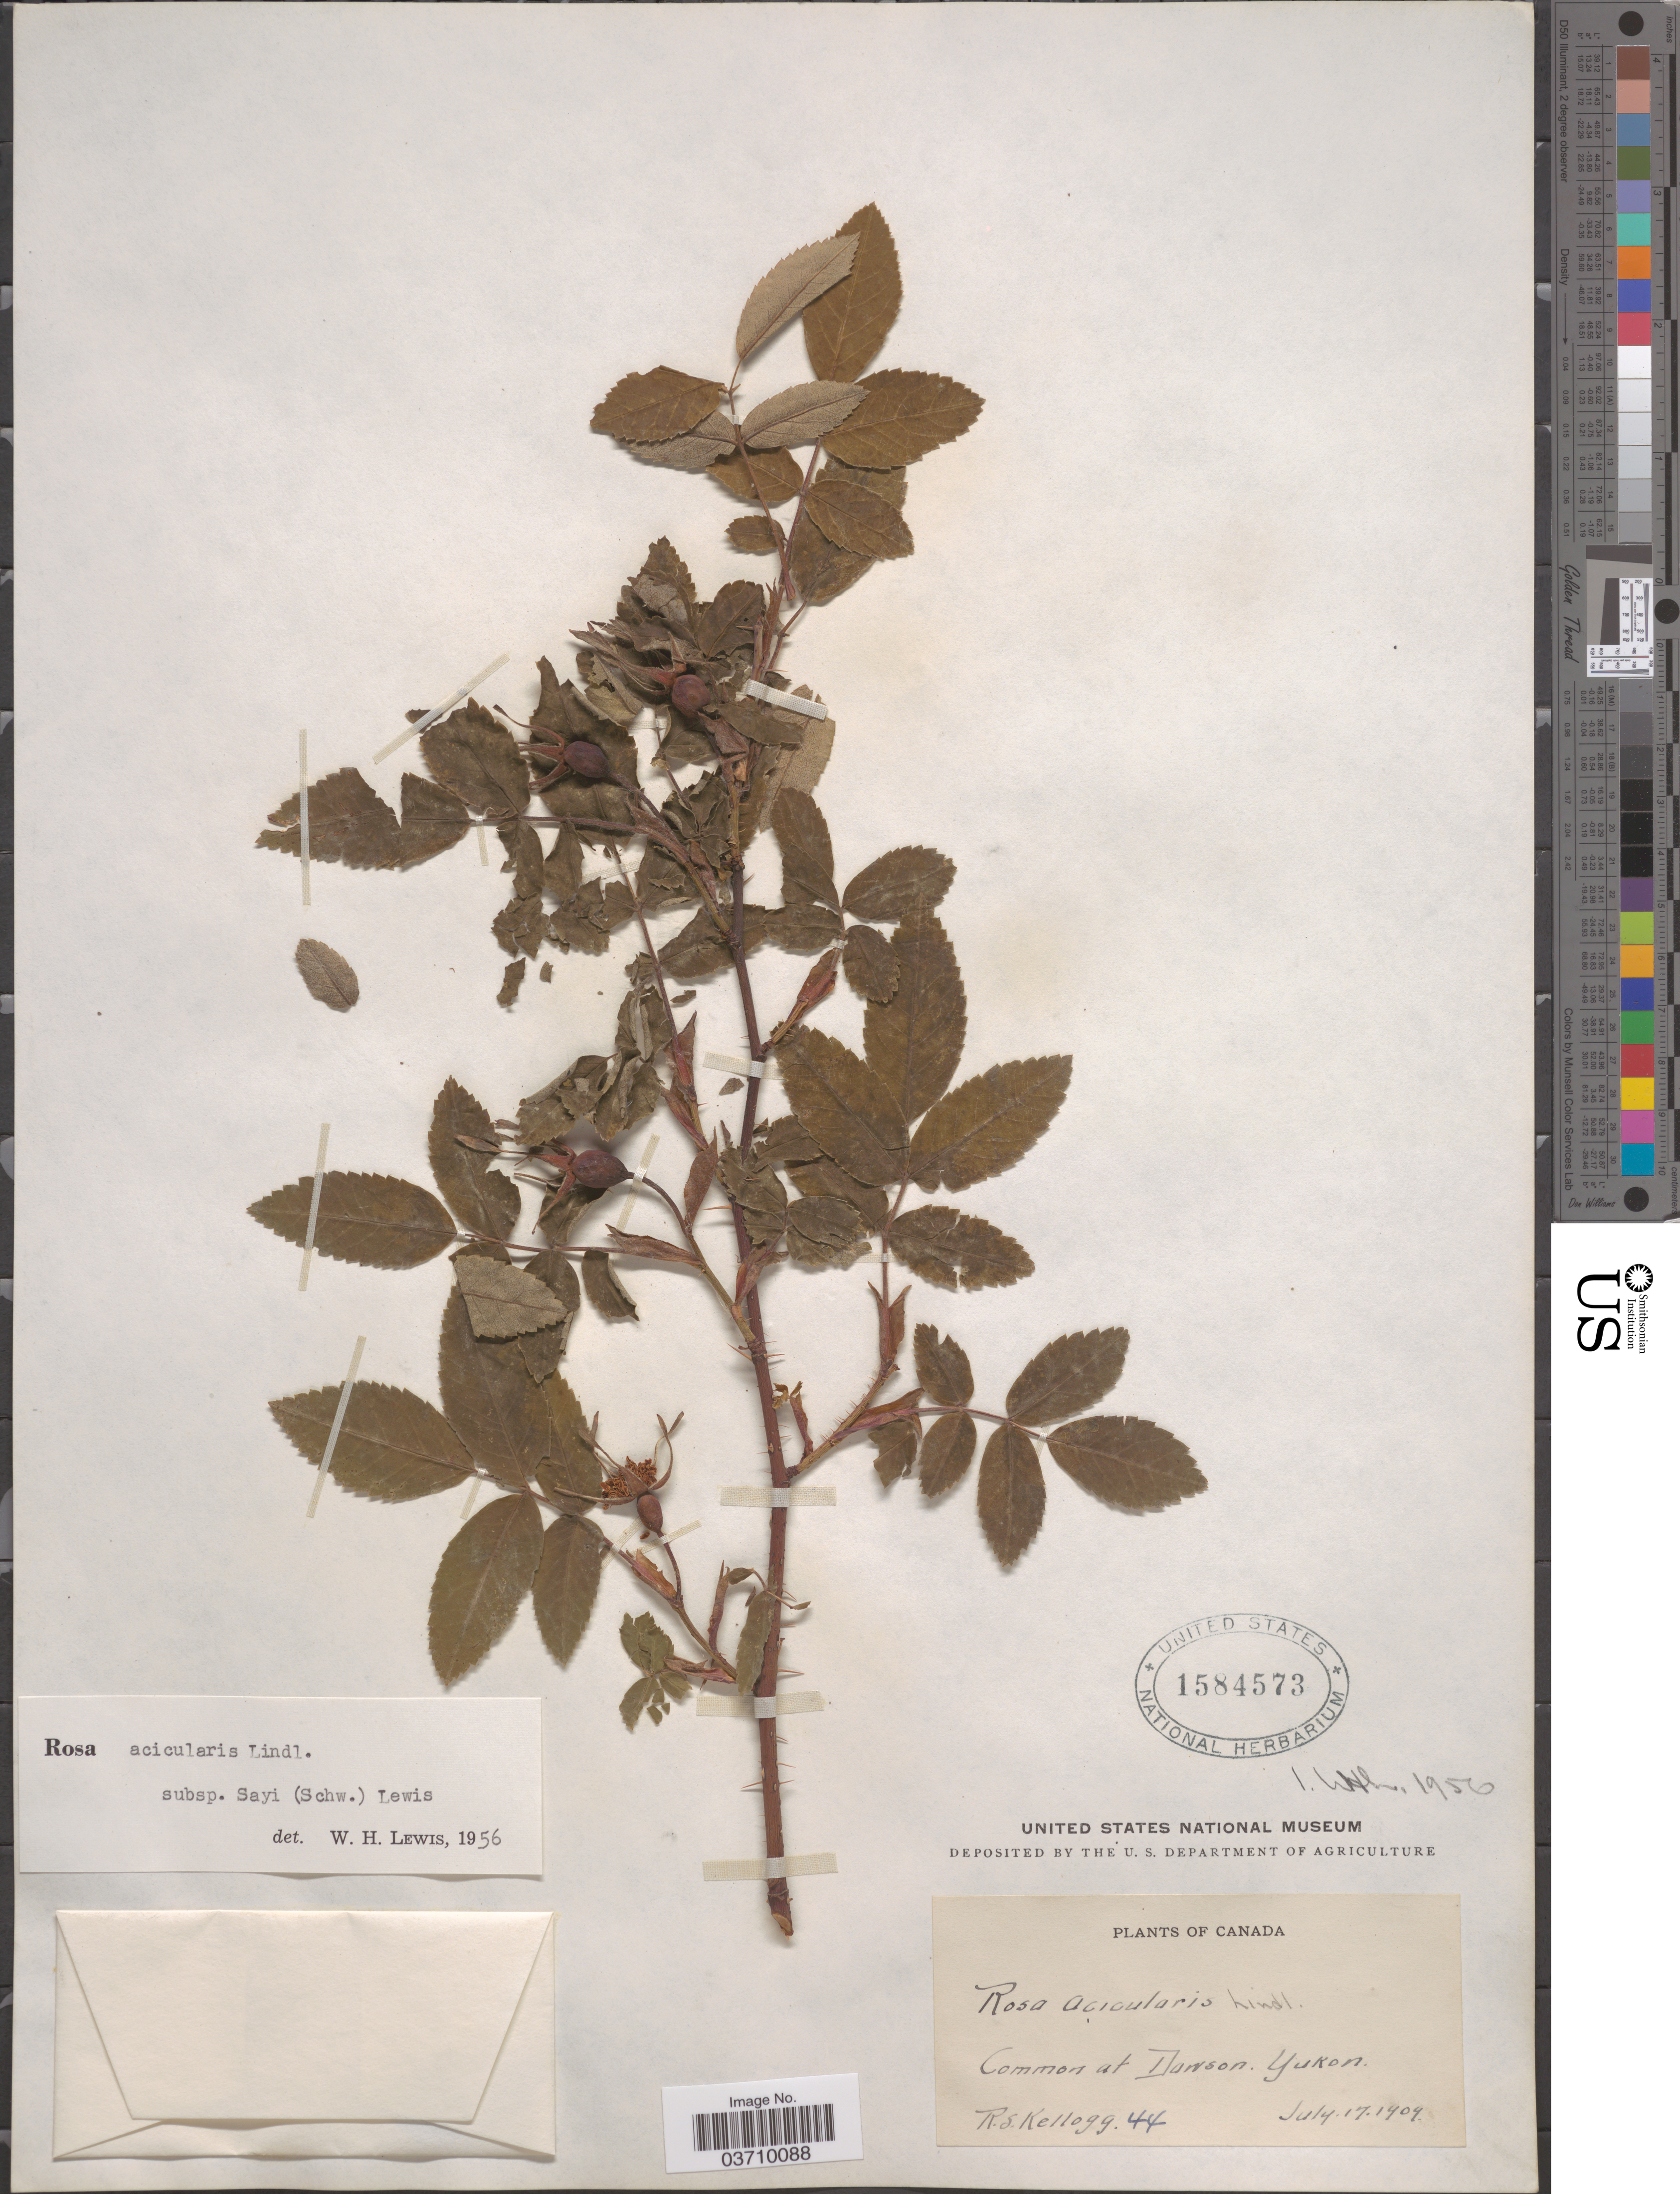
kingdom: Plantae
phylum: Tracheophyta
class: Magnoliopsida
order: Rosales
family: Rosaceae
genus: Rosa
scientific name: Rosa acicularis var. sayi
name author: (Schwein.) Rehder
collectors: R. Kellogg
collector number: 44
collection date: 1909-07-17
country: Canada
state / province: Yukon Territory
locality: Dawson. Yukon.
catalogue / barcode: US 1584573